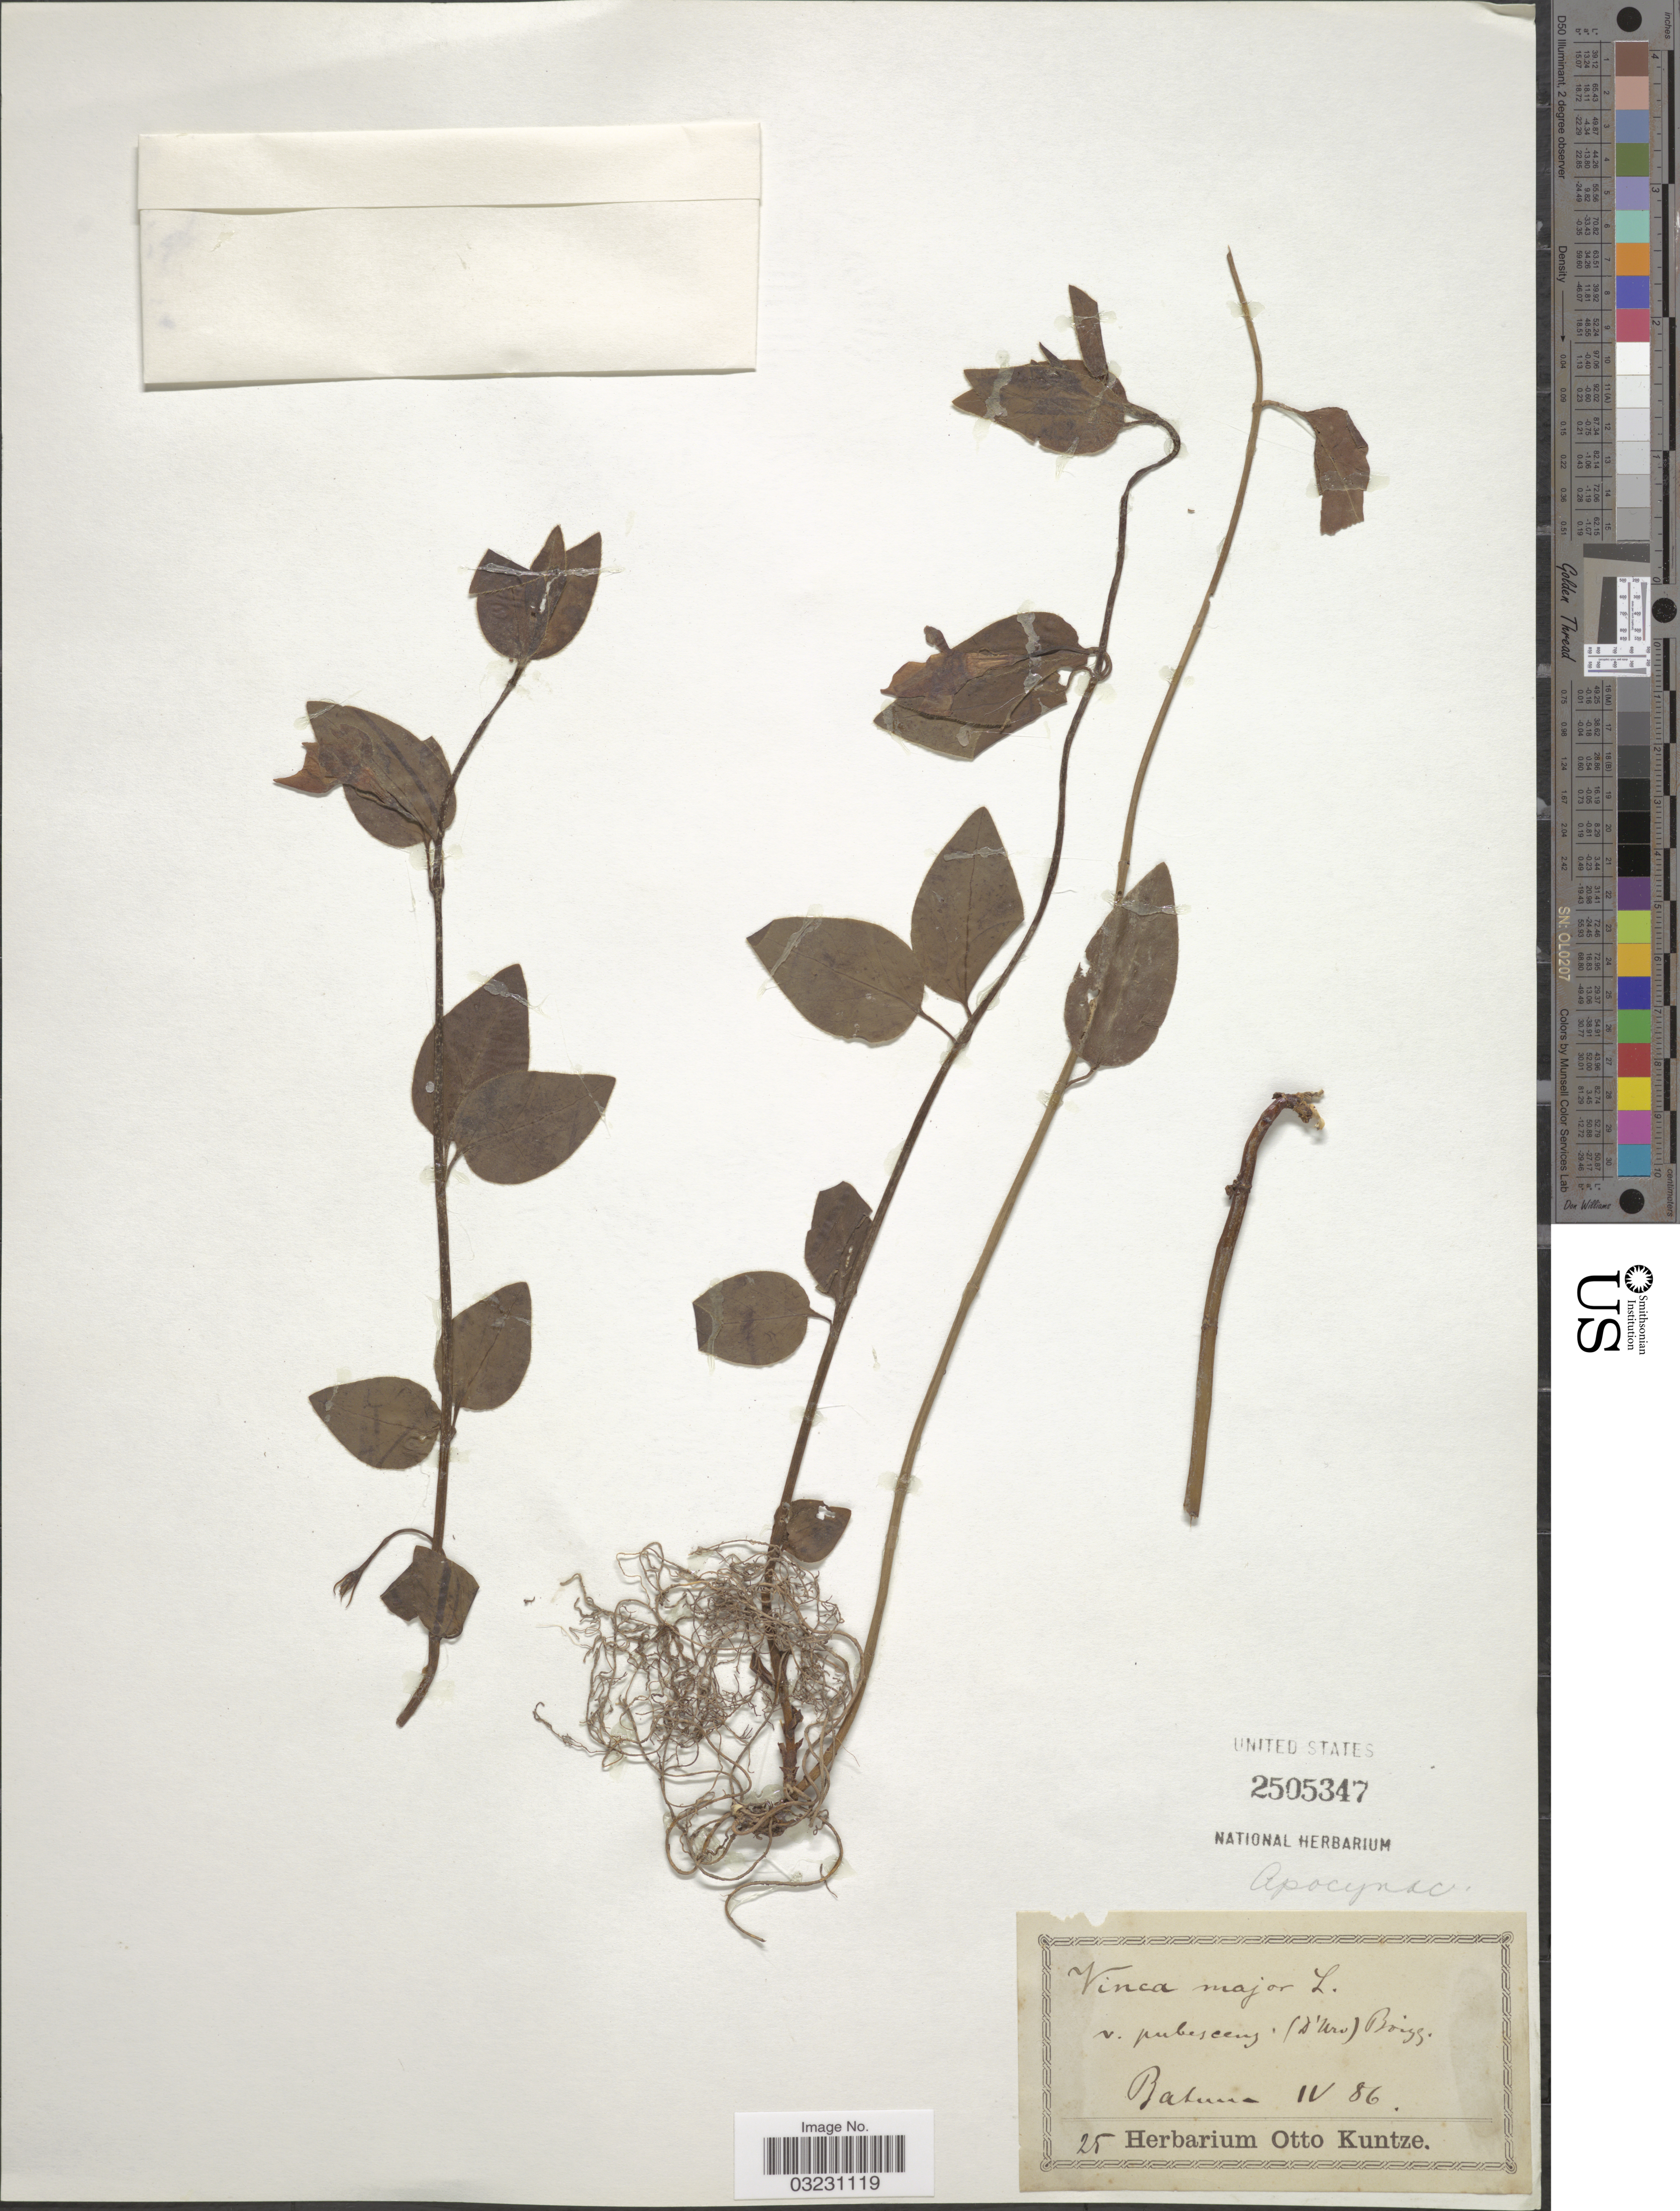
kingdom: Plantae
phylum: Tracheophyta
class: Magnoliopsida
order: Gentianales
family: Apocynaceae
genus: Vinca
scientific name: Vinca major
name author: L.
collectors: ex herb. Otto Kuntze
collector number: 25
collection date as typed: Transcribed d/m/y: /4/86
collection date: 1886-04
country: Georgia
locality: Batum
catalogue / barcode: US 2505347